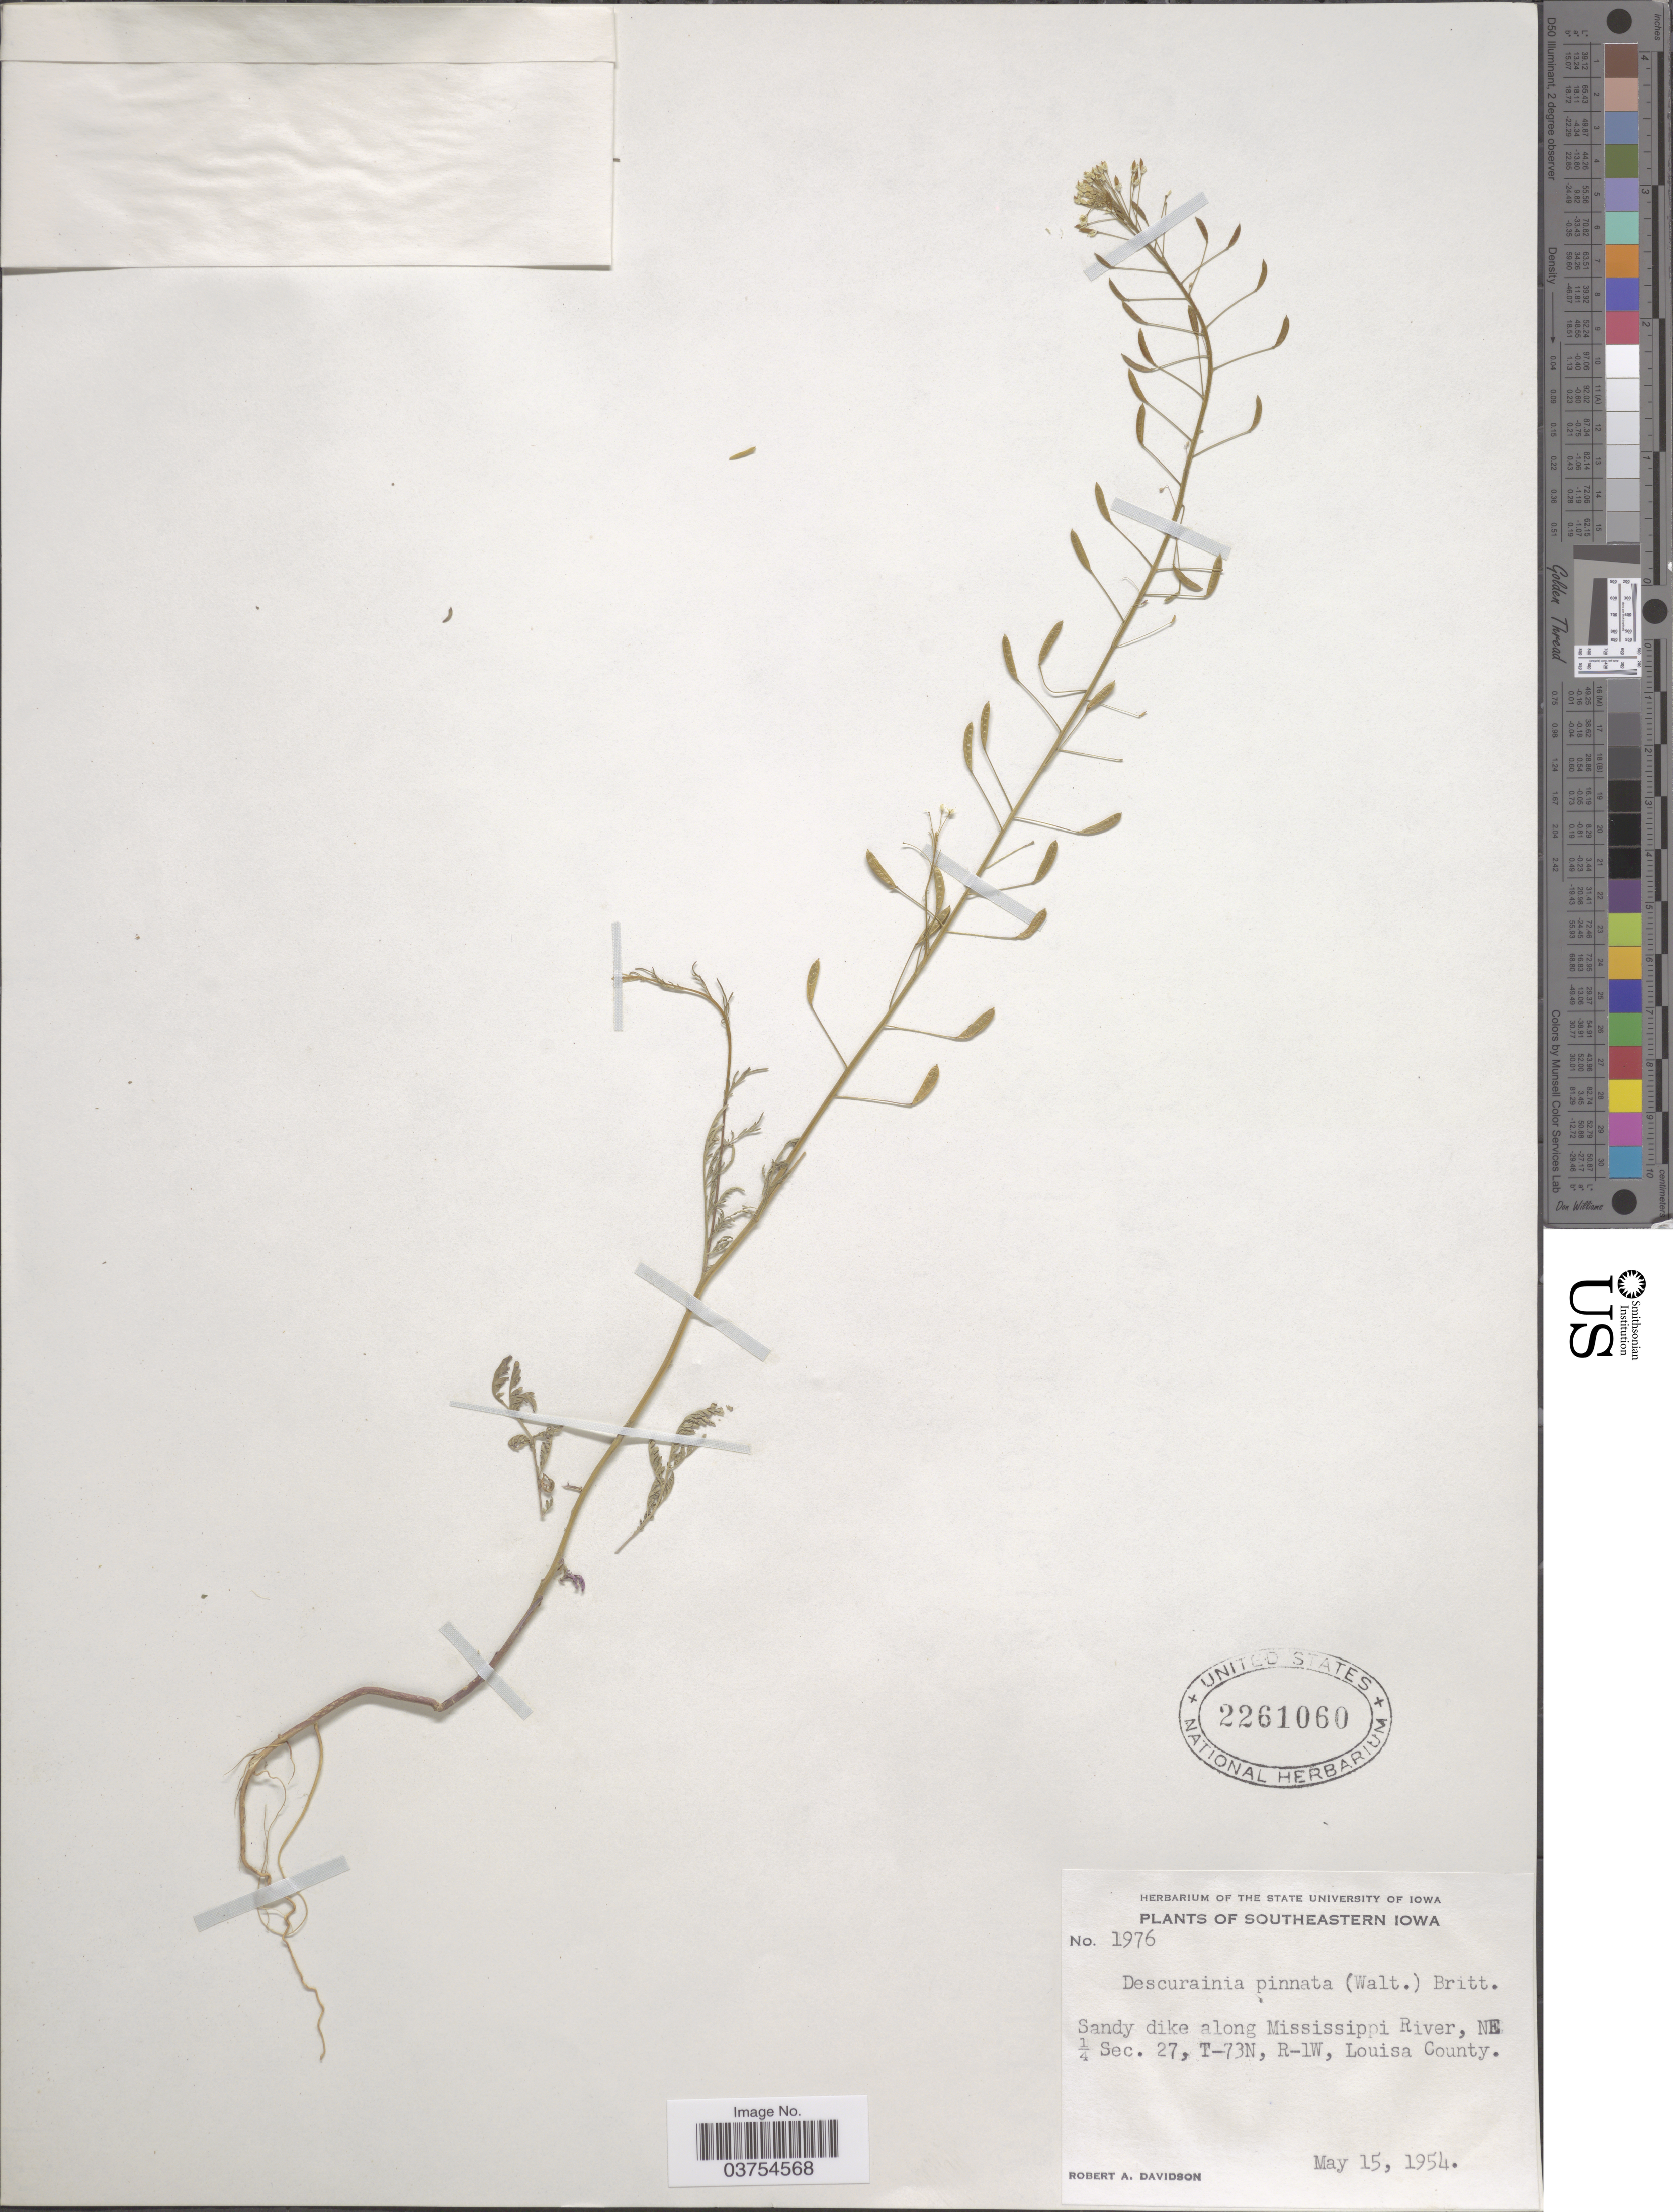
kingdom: Plantae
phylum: Tracheophyta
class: Magnoliopsida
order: Brassicales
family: Brassicaceae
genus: Descurainia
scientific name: Descurainia pinnata var. sp.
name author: (C.A. Mey.)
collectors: R. A. Davidson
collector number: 1976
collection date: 1954-05-15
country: United States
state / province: Iowa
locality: Southeastern Iowa. Sandy dike along Mississippi River, NE. ¼ Sec. 27, T-73N, R-1W, Louisa County.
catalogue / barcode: US 2261060